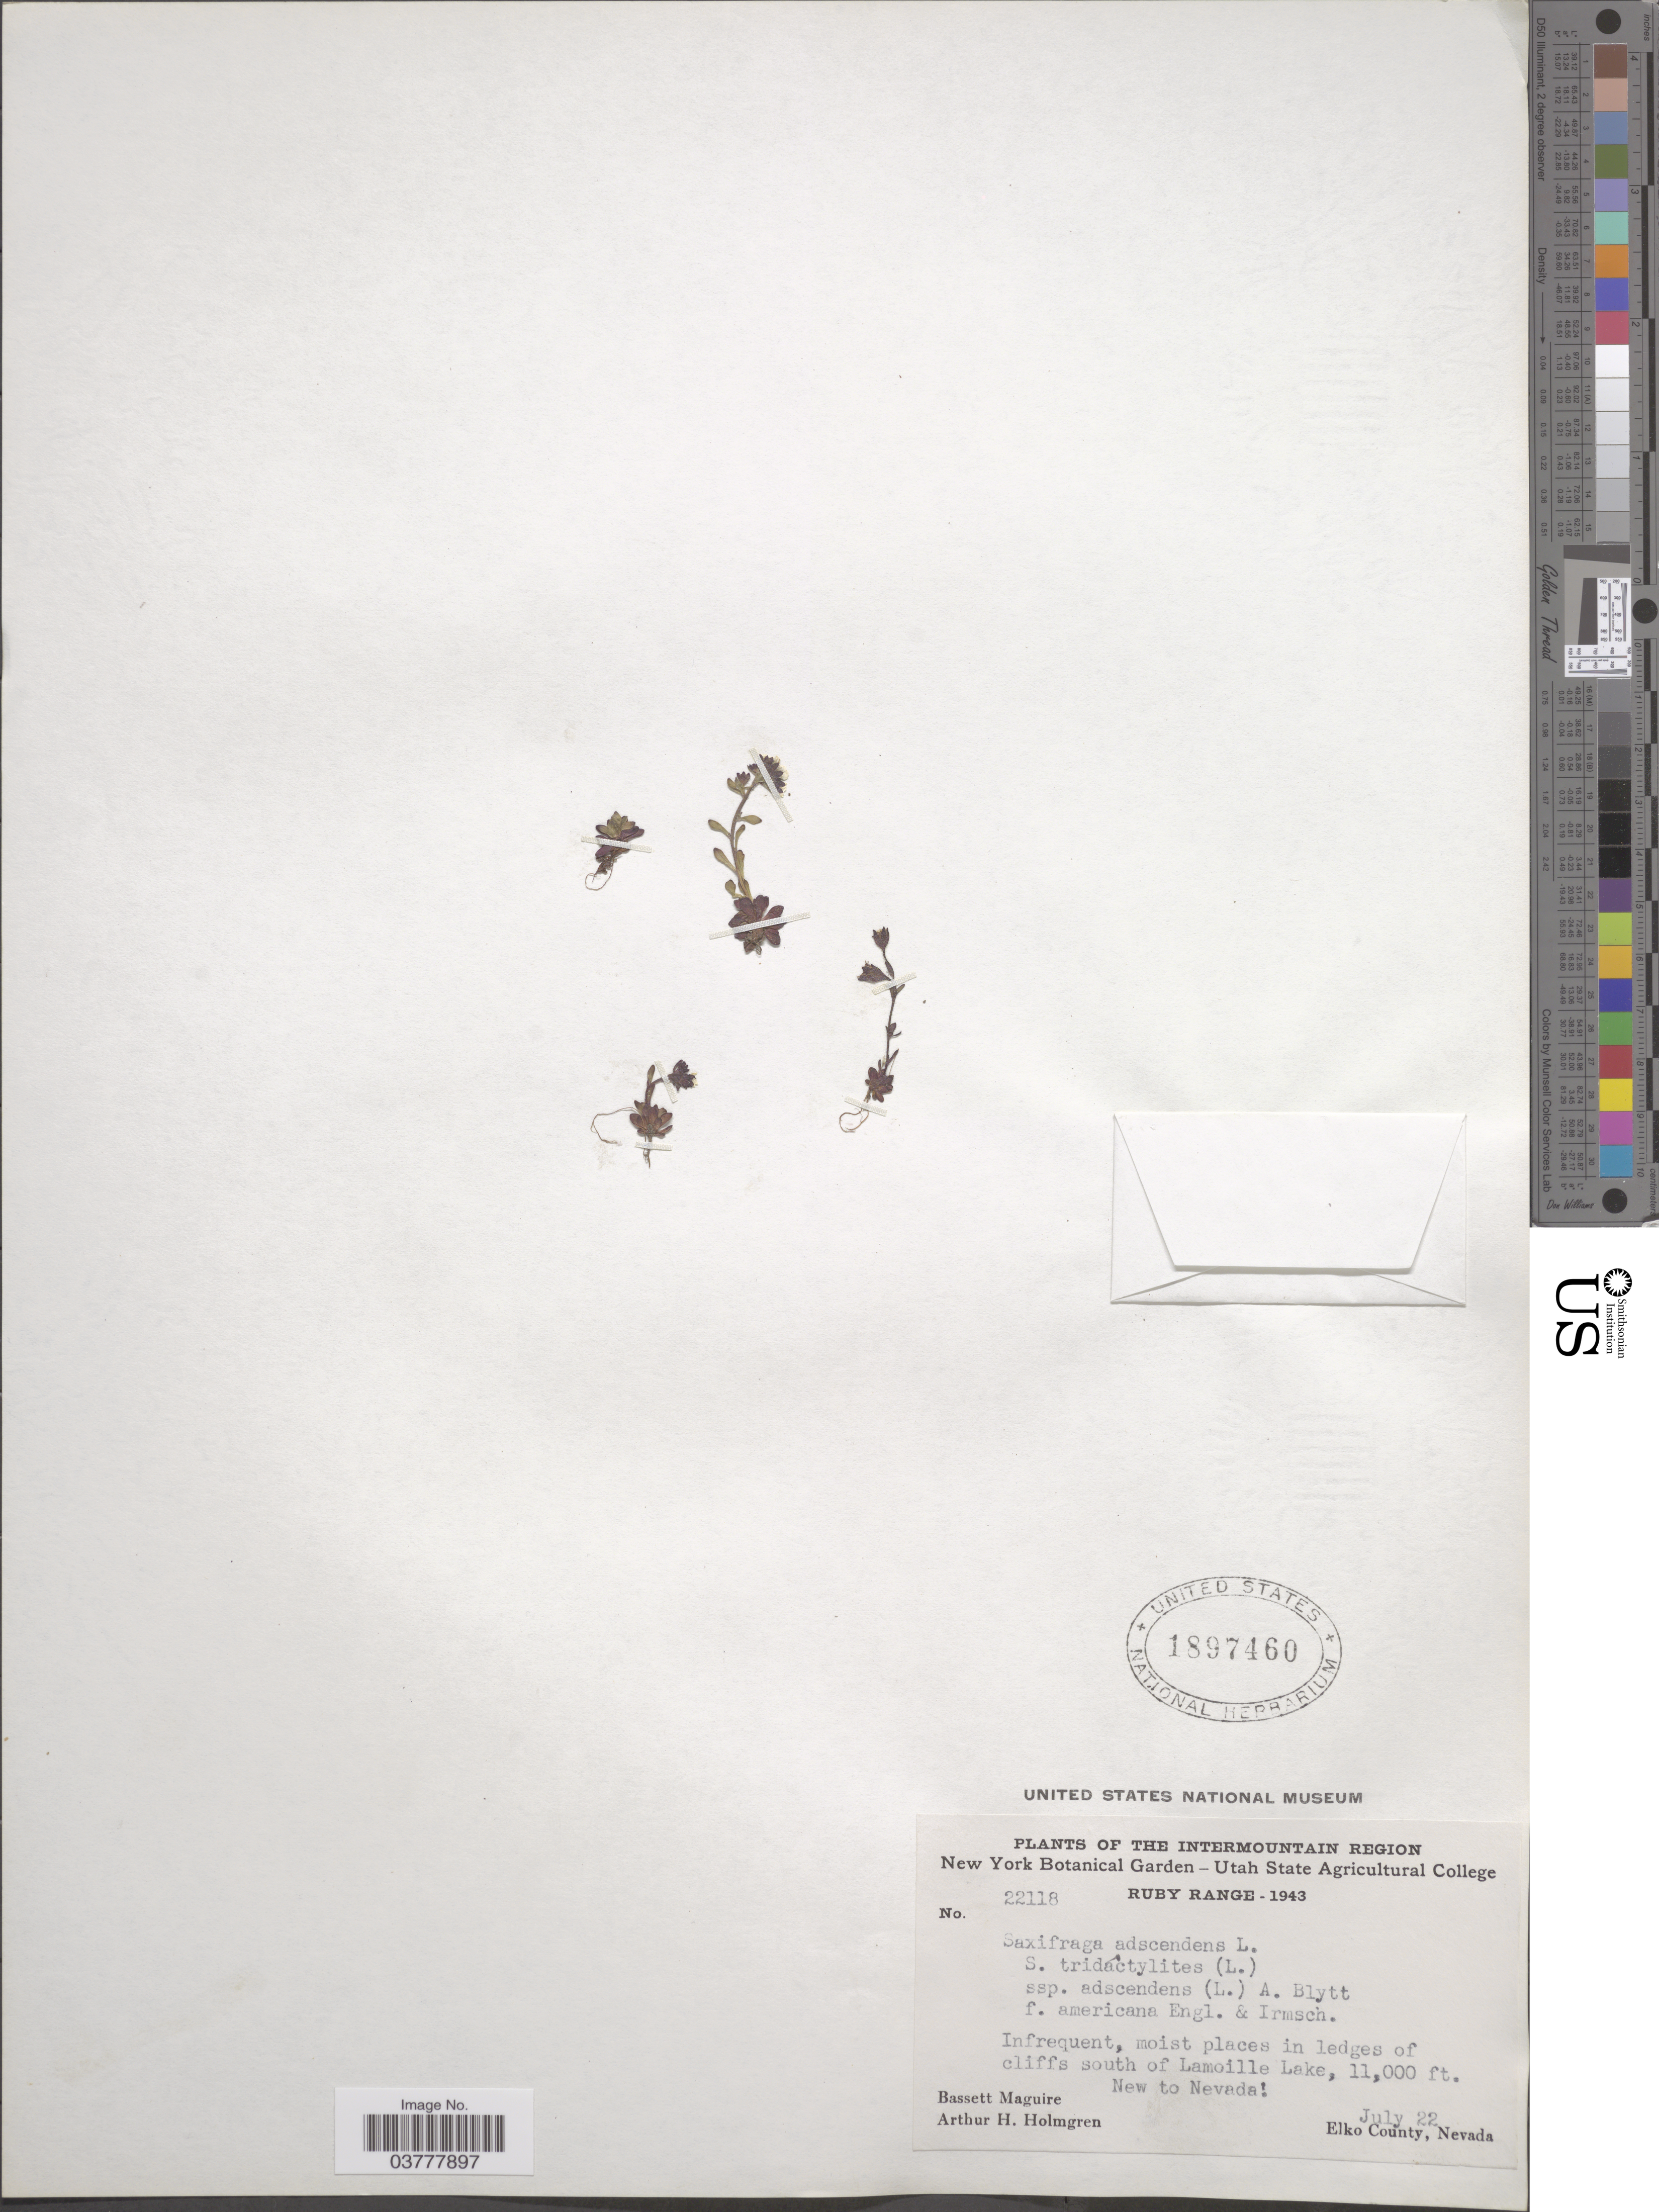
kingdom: Plantae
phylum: Tracheophyta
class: Magnoliopsida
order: Saxifragales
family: Saxifragaceae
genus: Saxifraga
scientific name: Saxifraga adscendens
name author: L.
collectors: B. Maguire & A. H. Holmgren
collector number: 22118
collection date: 1943-07-22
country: United States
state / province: Nevada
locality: The Intermountain Region. Infrequent, moist places in ledges of cliffs south of Lamoille Lake, Elko County.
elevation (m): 3353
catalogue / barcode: US 1897460